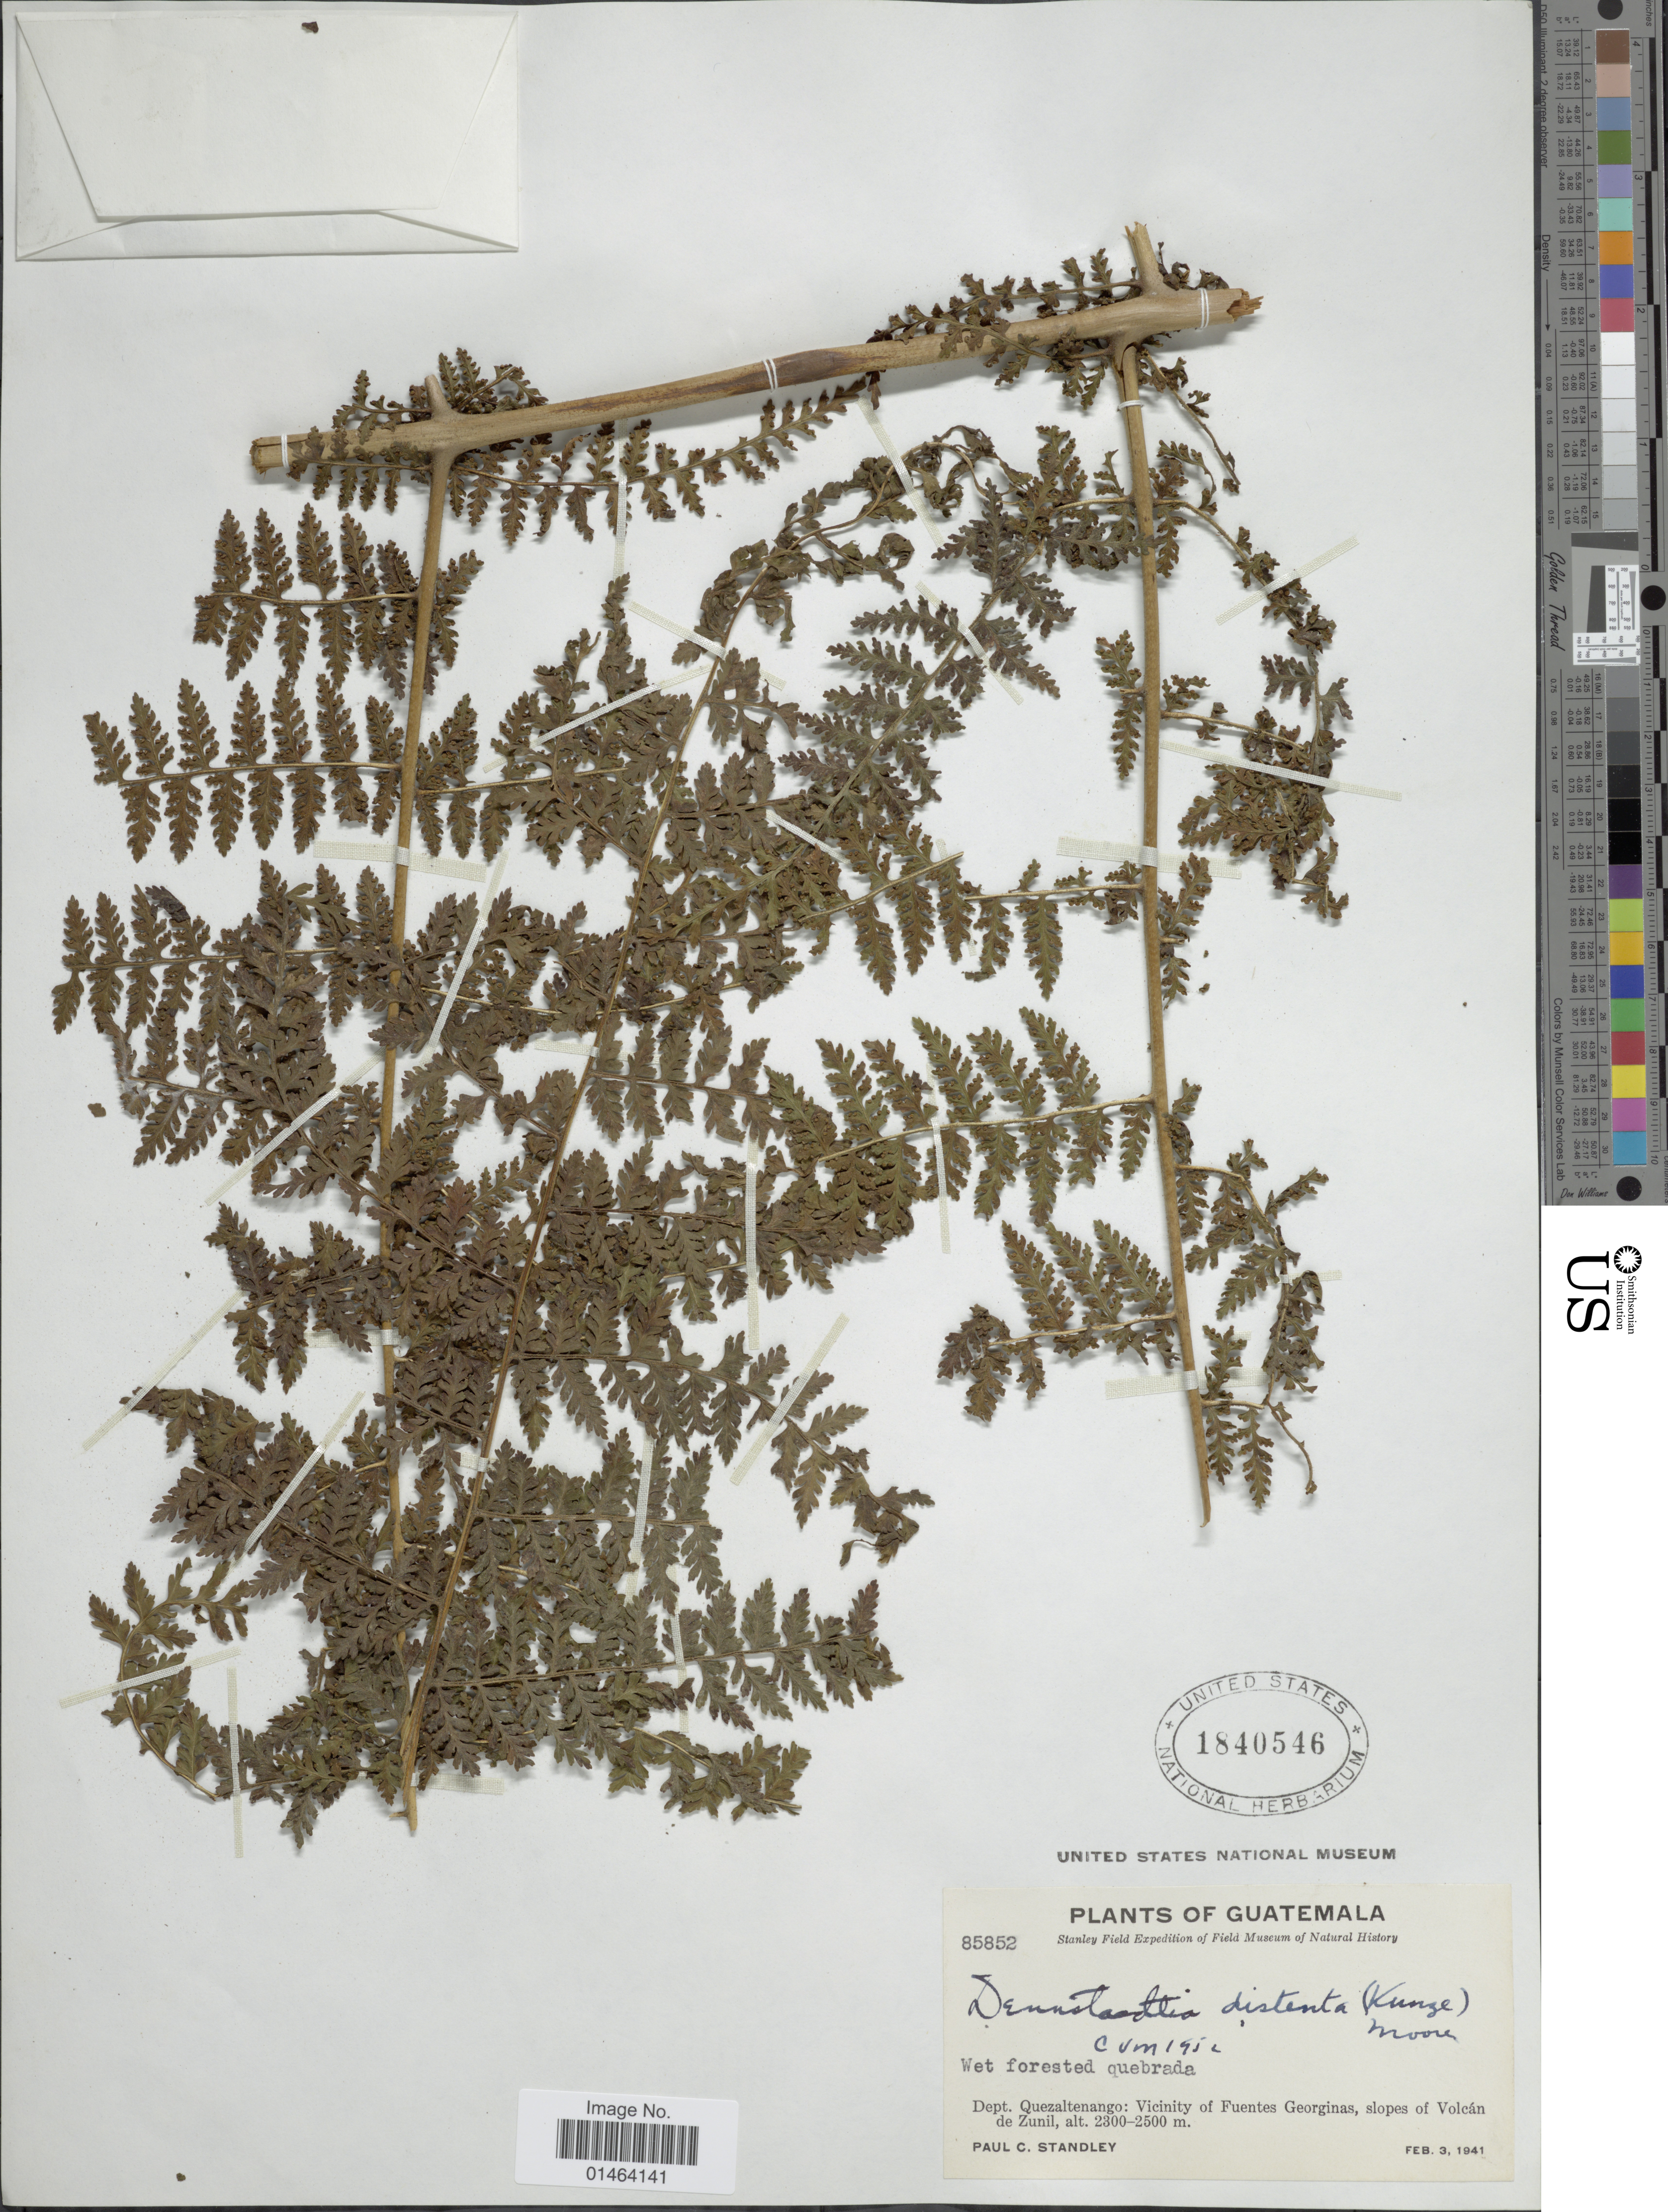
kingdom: Plantae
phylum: Tracheophyta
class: Polypodiopsida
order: Polypodiales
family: Dennstaedtiaceae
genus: Dennstaedtia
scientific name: Dennstaedtia distenta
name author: (Kunze) T. Moore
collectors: P. C. Standley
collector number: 85852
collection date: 1941-02-03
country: Guatemala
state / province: Quetzaltenango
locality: Guatemala, Vicinity of Fuentes Georginas, slopes of Volcan de Zunil.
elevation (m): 2300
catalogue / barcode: US 1840546